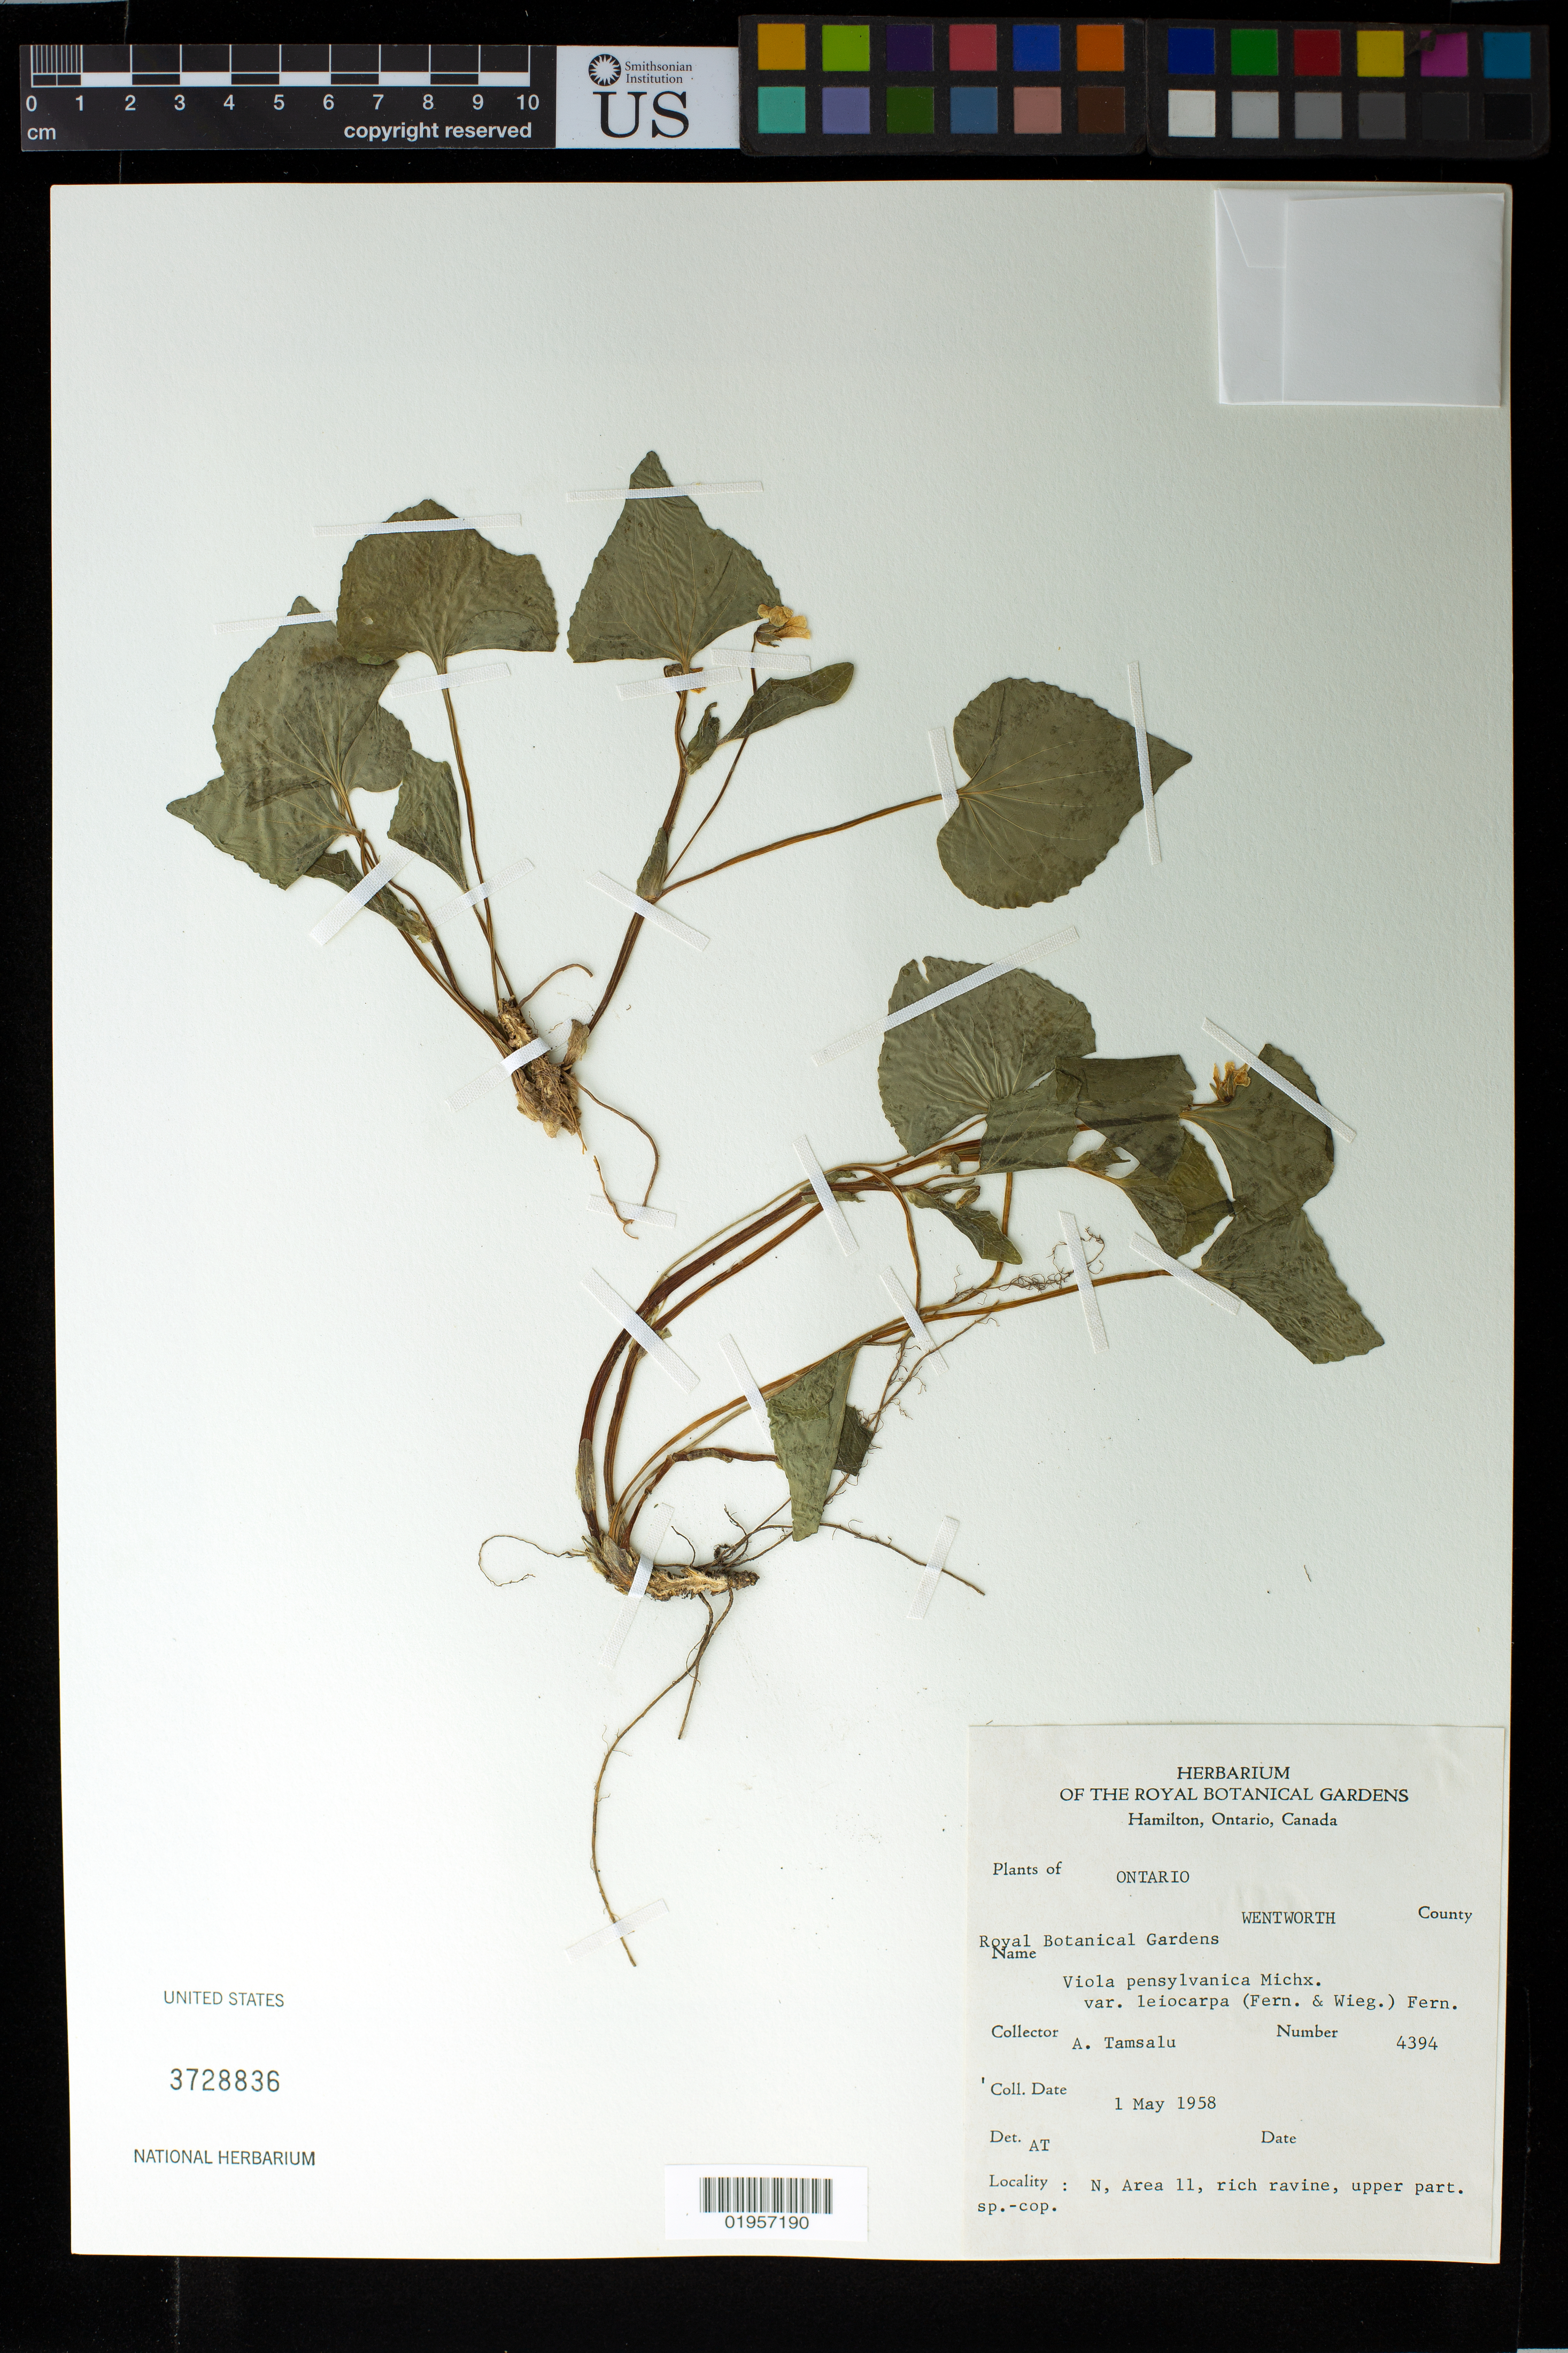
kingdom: Plantae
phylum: Tracheophyta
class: Magnoliopsida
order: Malpighiales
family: Violaceae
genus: Viola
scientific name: Viola pensylvanica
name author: Michx.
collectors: A. Tamsalu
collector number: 4394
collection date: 1958-05-01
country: Canada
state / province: Ontario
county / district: Wentworth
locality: Royal Botanical Gardens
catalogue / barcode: US 3728836